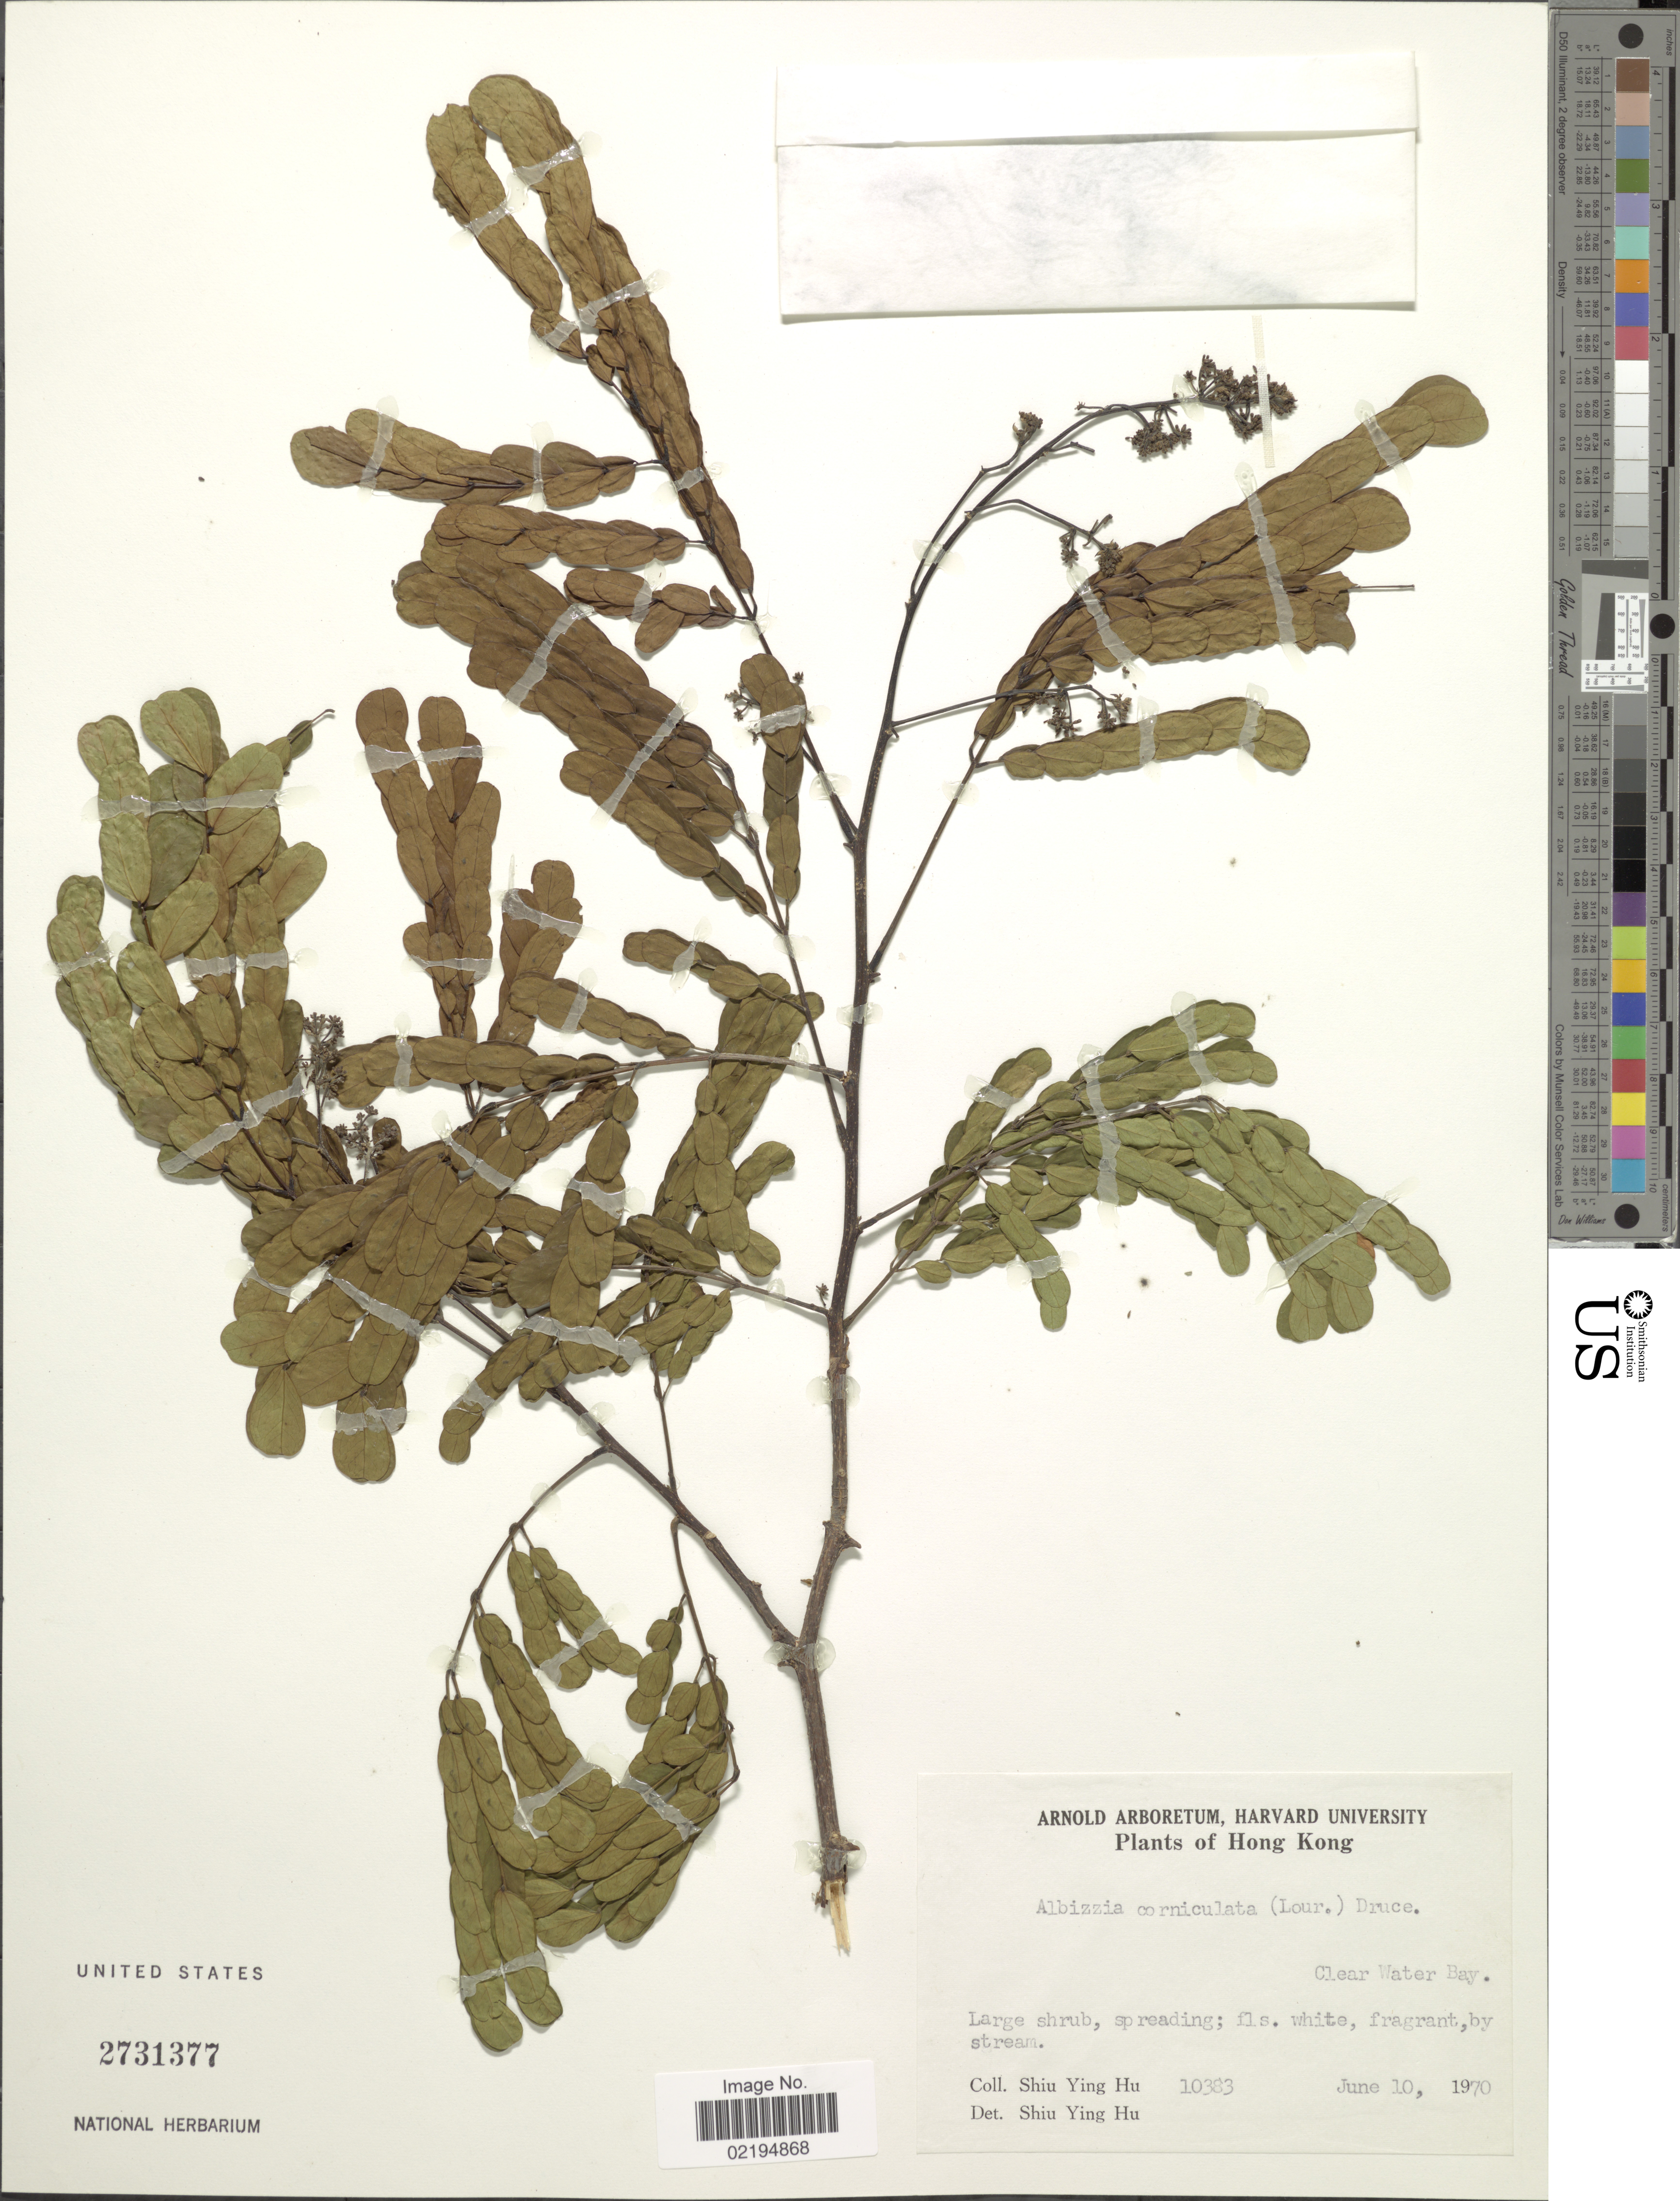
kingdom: Plantae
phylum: Tracheophyta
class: Magnoliopsida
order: Fabales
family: Fabaceae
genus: Albizia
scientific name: Albizia corniculata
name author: (Lour.) Druce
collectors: S. Y. Hu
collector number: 10383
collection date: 1970-06-10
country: China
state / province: Hong Kong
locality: Clear Water Bay, by stream.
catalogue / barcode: US 2731377